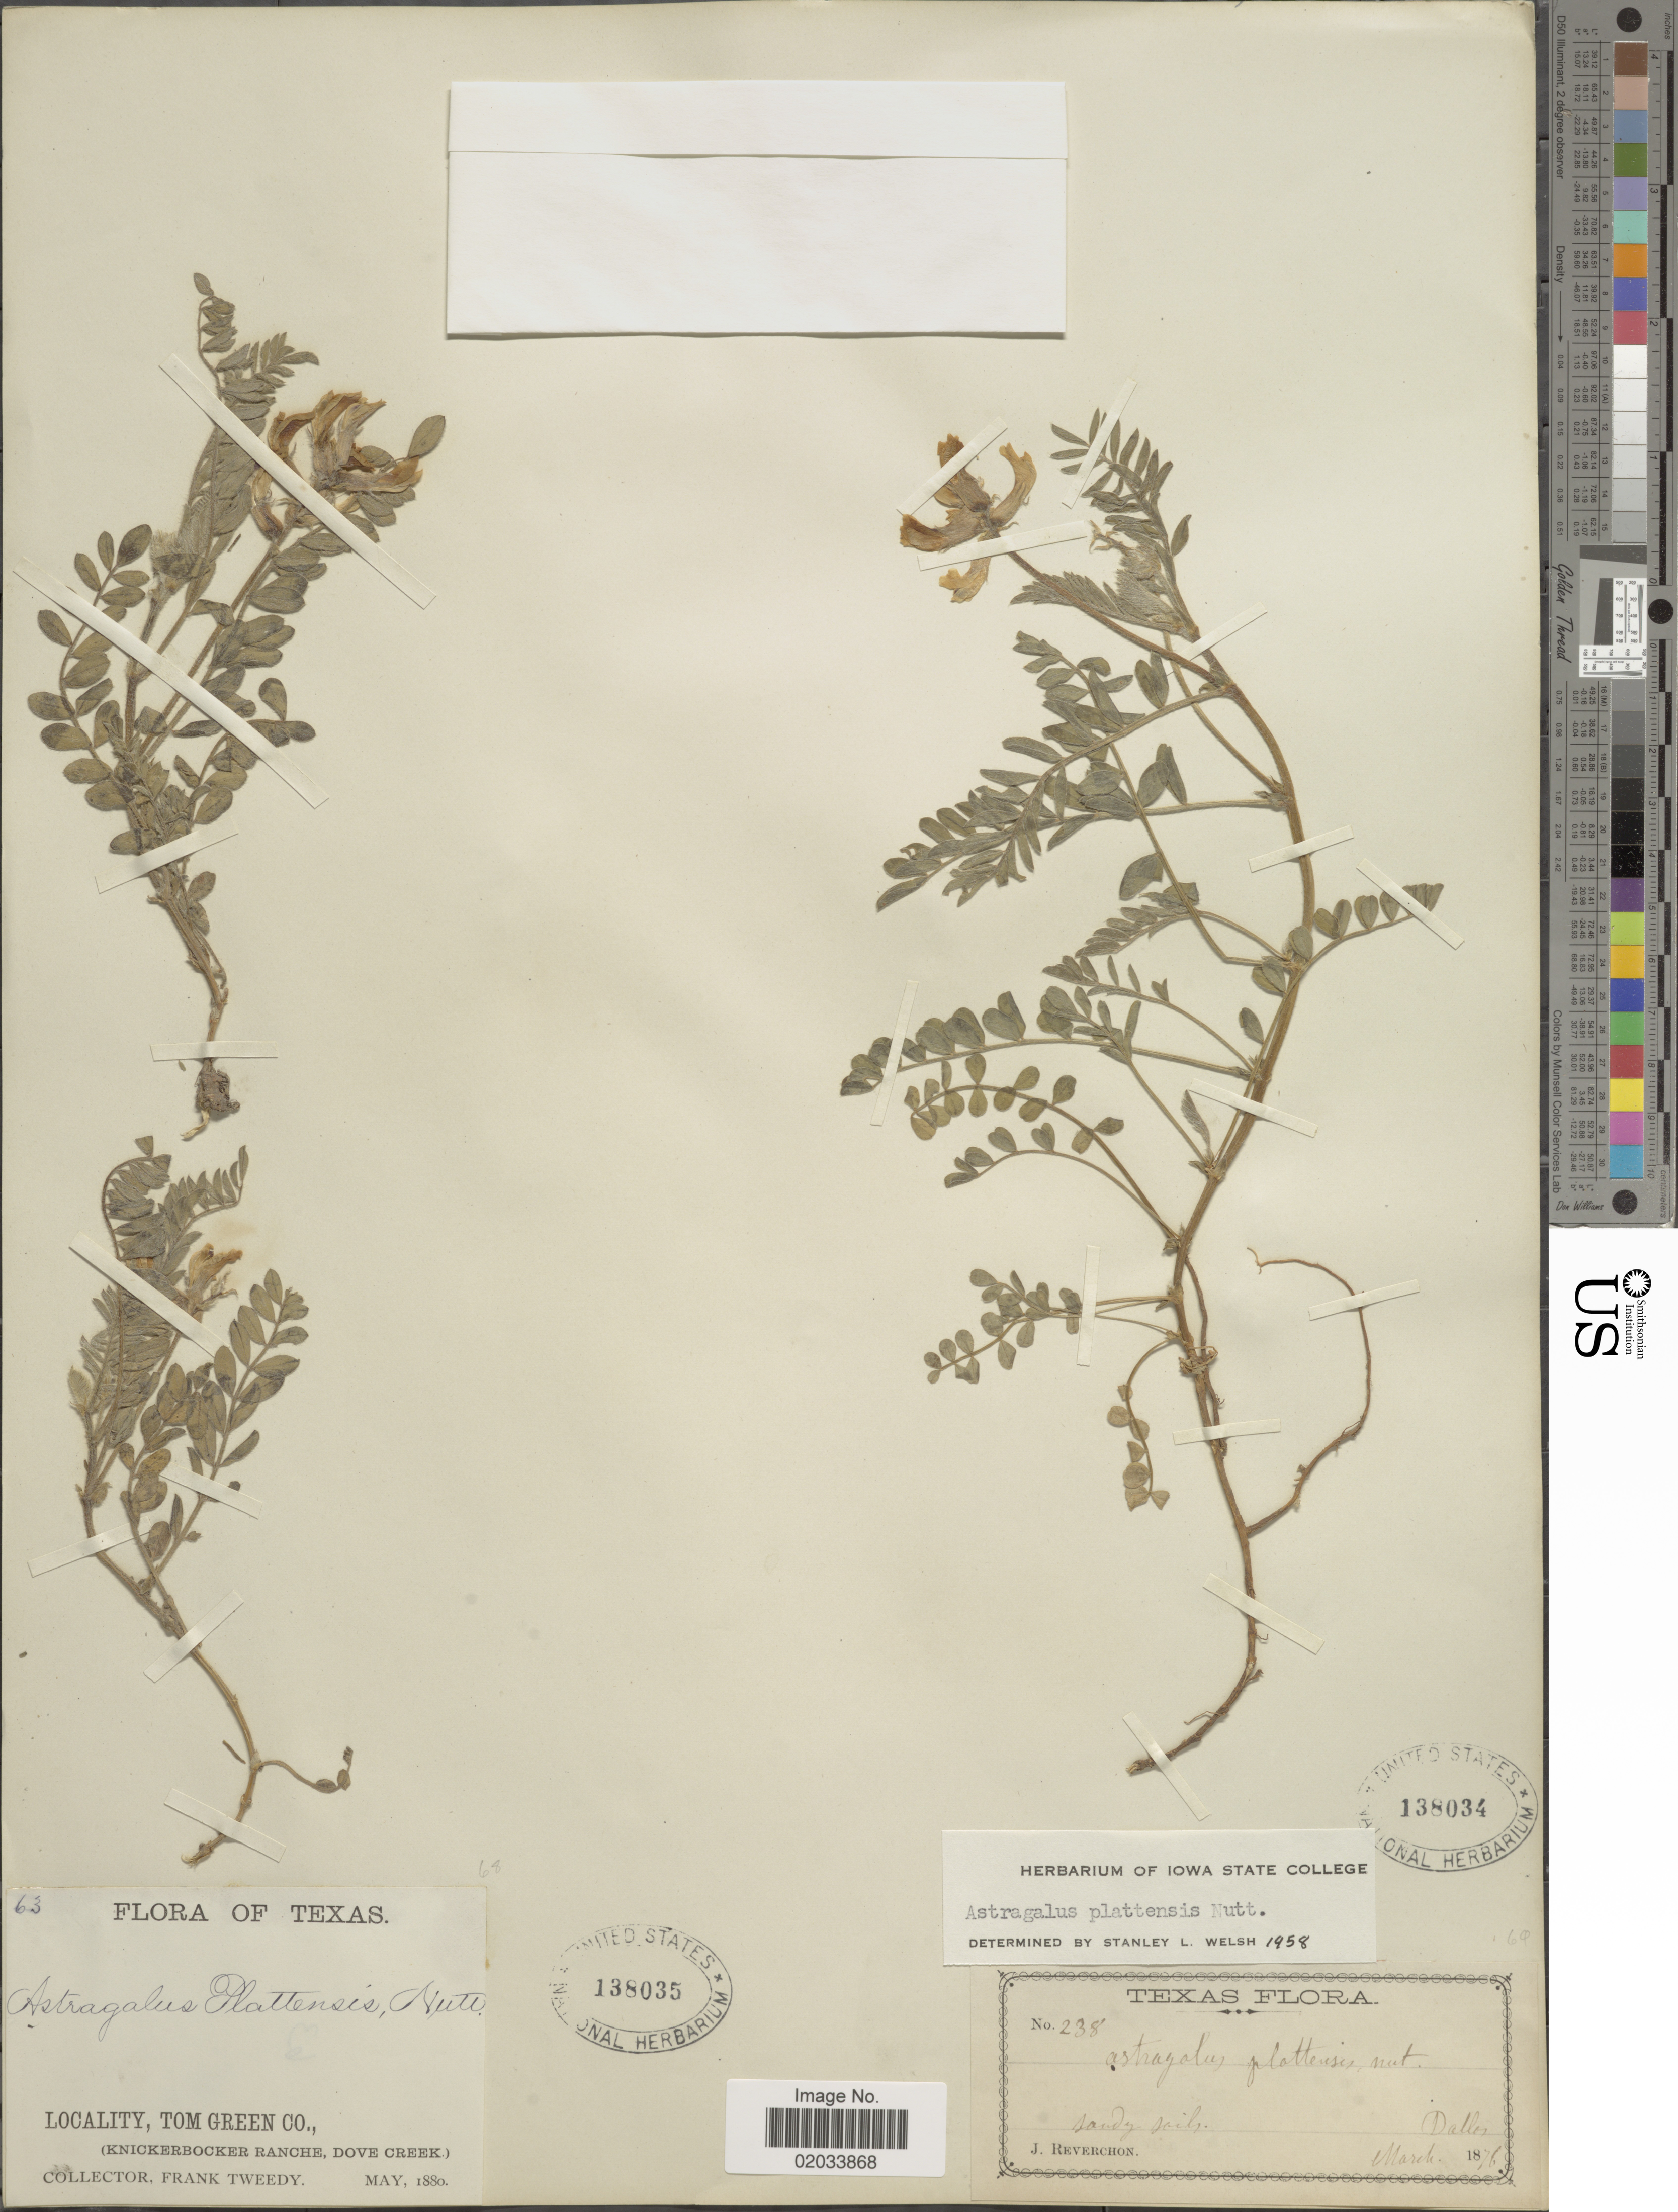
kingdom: Plantae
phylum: Tracheophyta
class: Magnoliopsida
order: Fabales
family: Fabaceae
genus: Astragalus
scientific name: Astragalus plattensis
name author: Nutt. ex Torr. & A. Gray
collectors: J. Reverchon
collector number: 238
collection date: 1876-03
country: United States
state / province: Texas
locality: Dallas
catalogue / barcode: US 138034-2